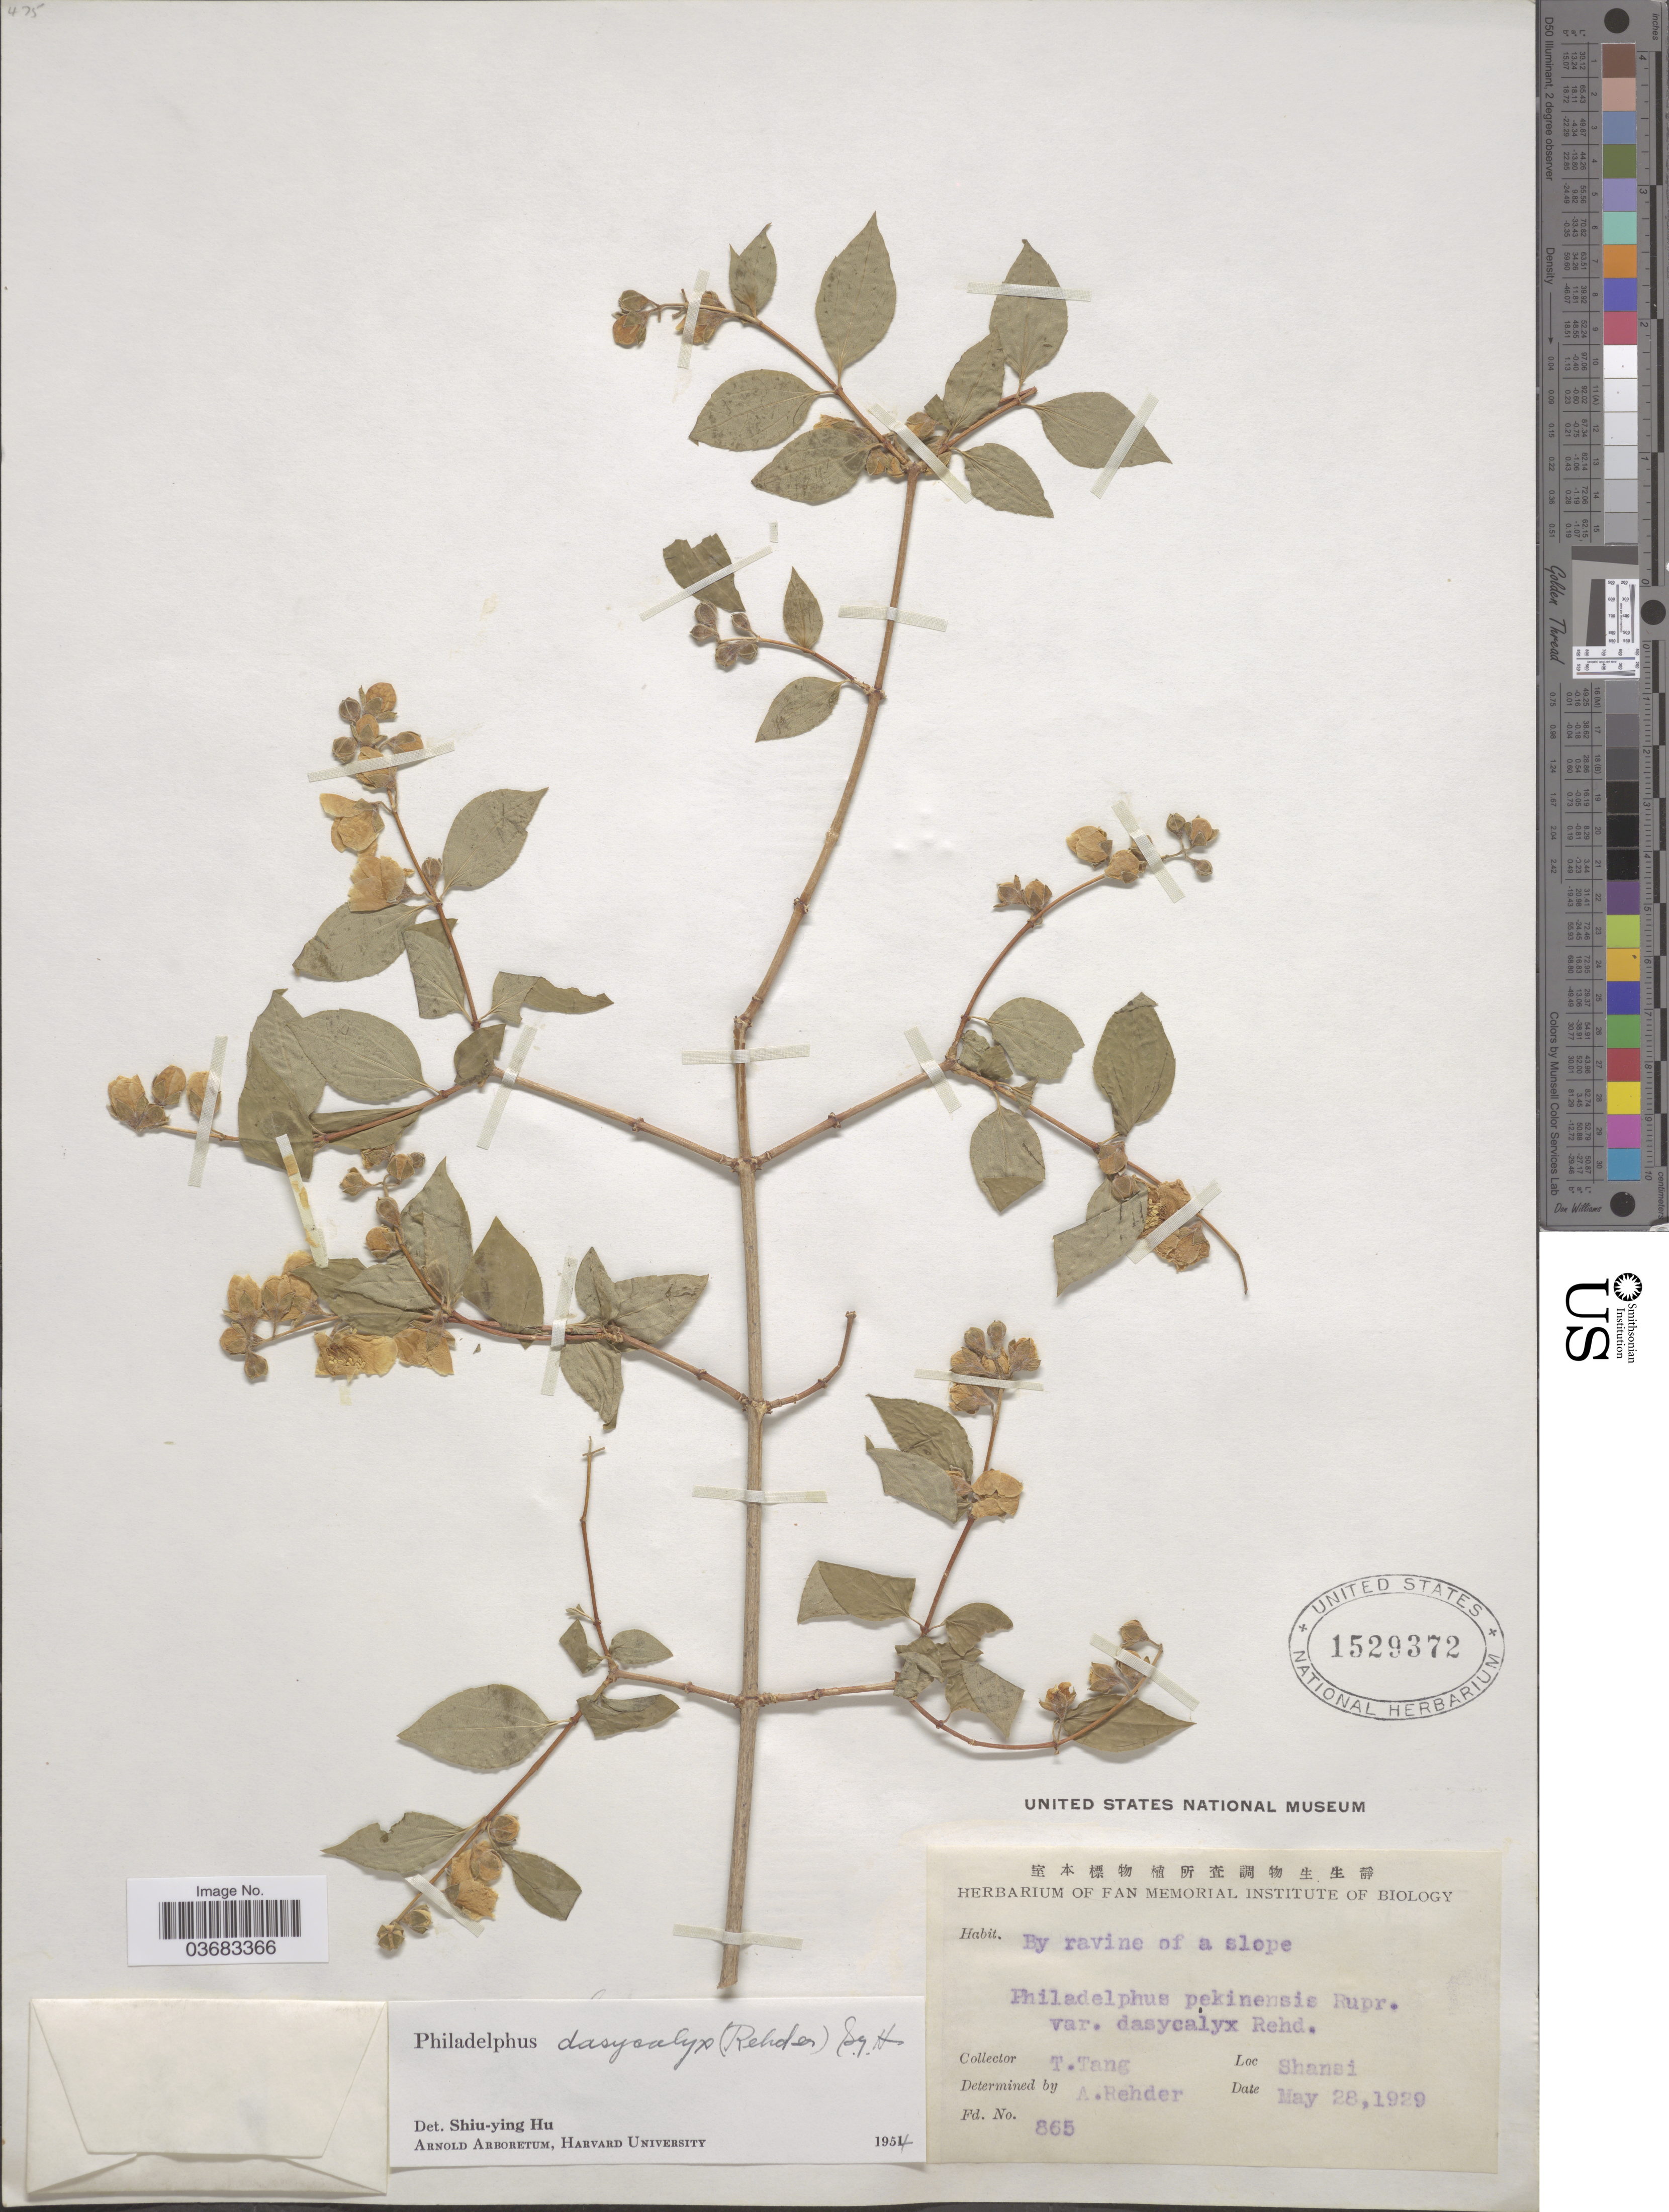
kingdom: Plantae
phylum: Tracheophyta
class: Magnoliopsida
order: Cornales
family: Hydrangeaceae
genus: Philadelphus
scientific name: Philadelphus dasycalyx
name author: (Rehder) S.Y. Hu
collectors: T. Tang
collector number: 365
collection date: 1929-05-28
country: China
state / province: Shanxi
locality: By ravine of a slope. Shansi.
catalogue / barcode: US 1529372